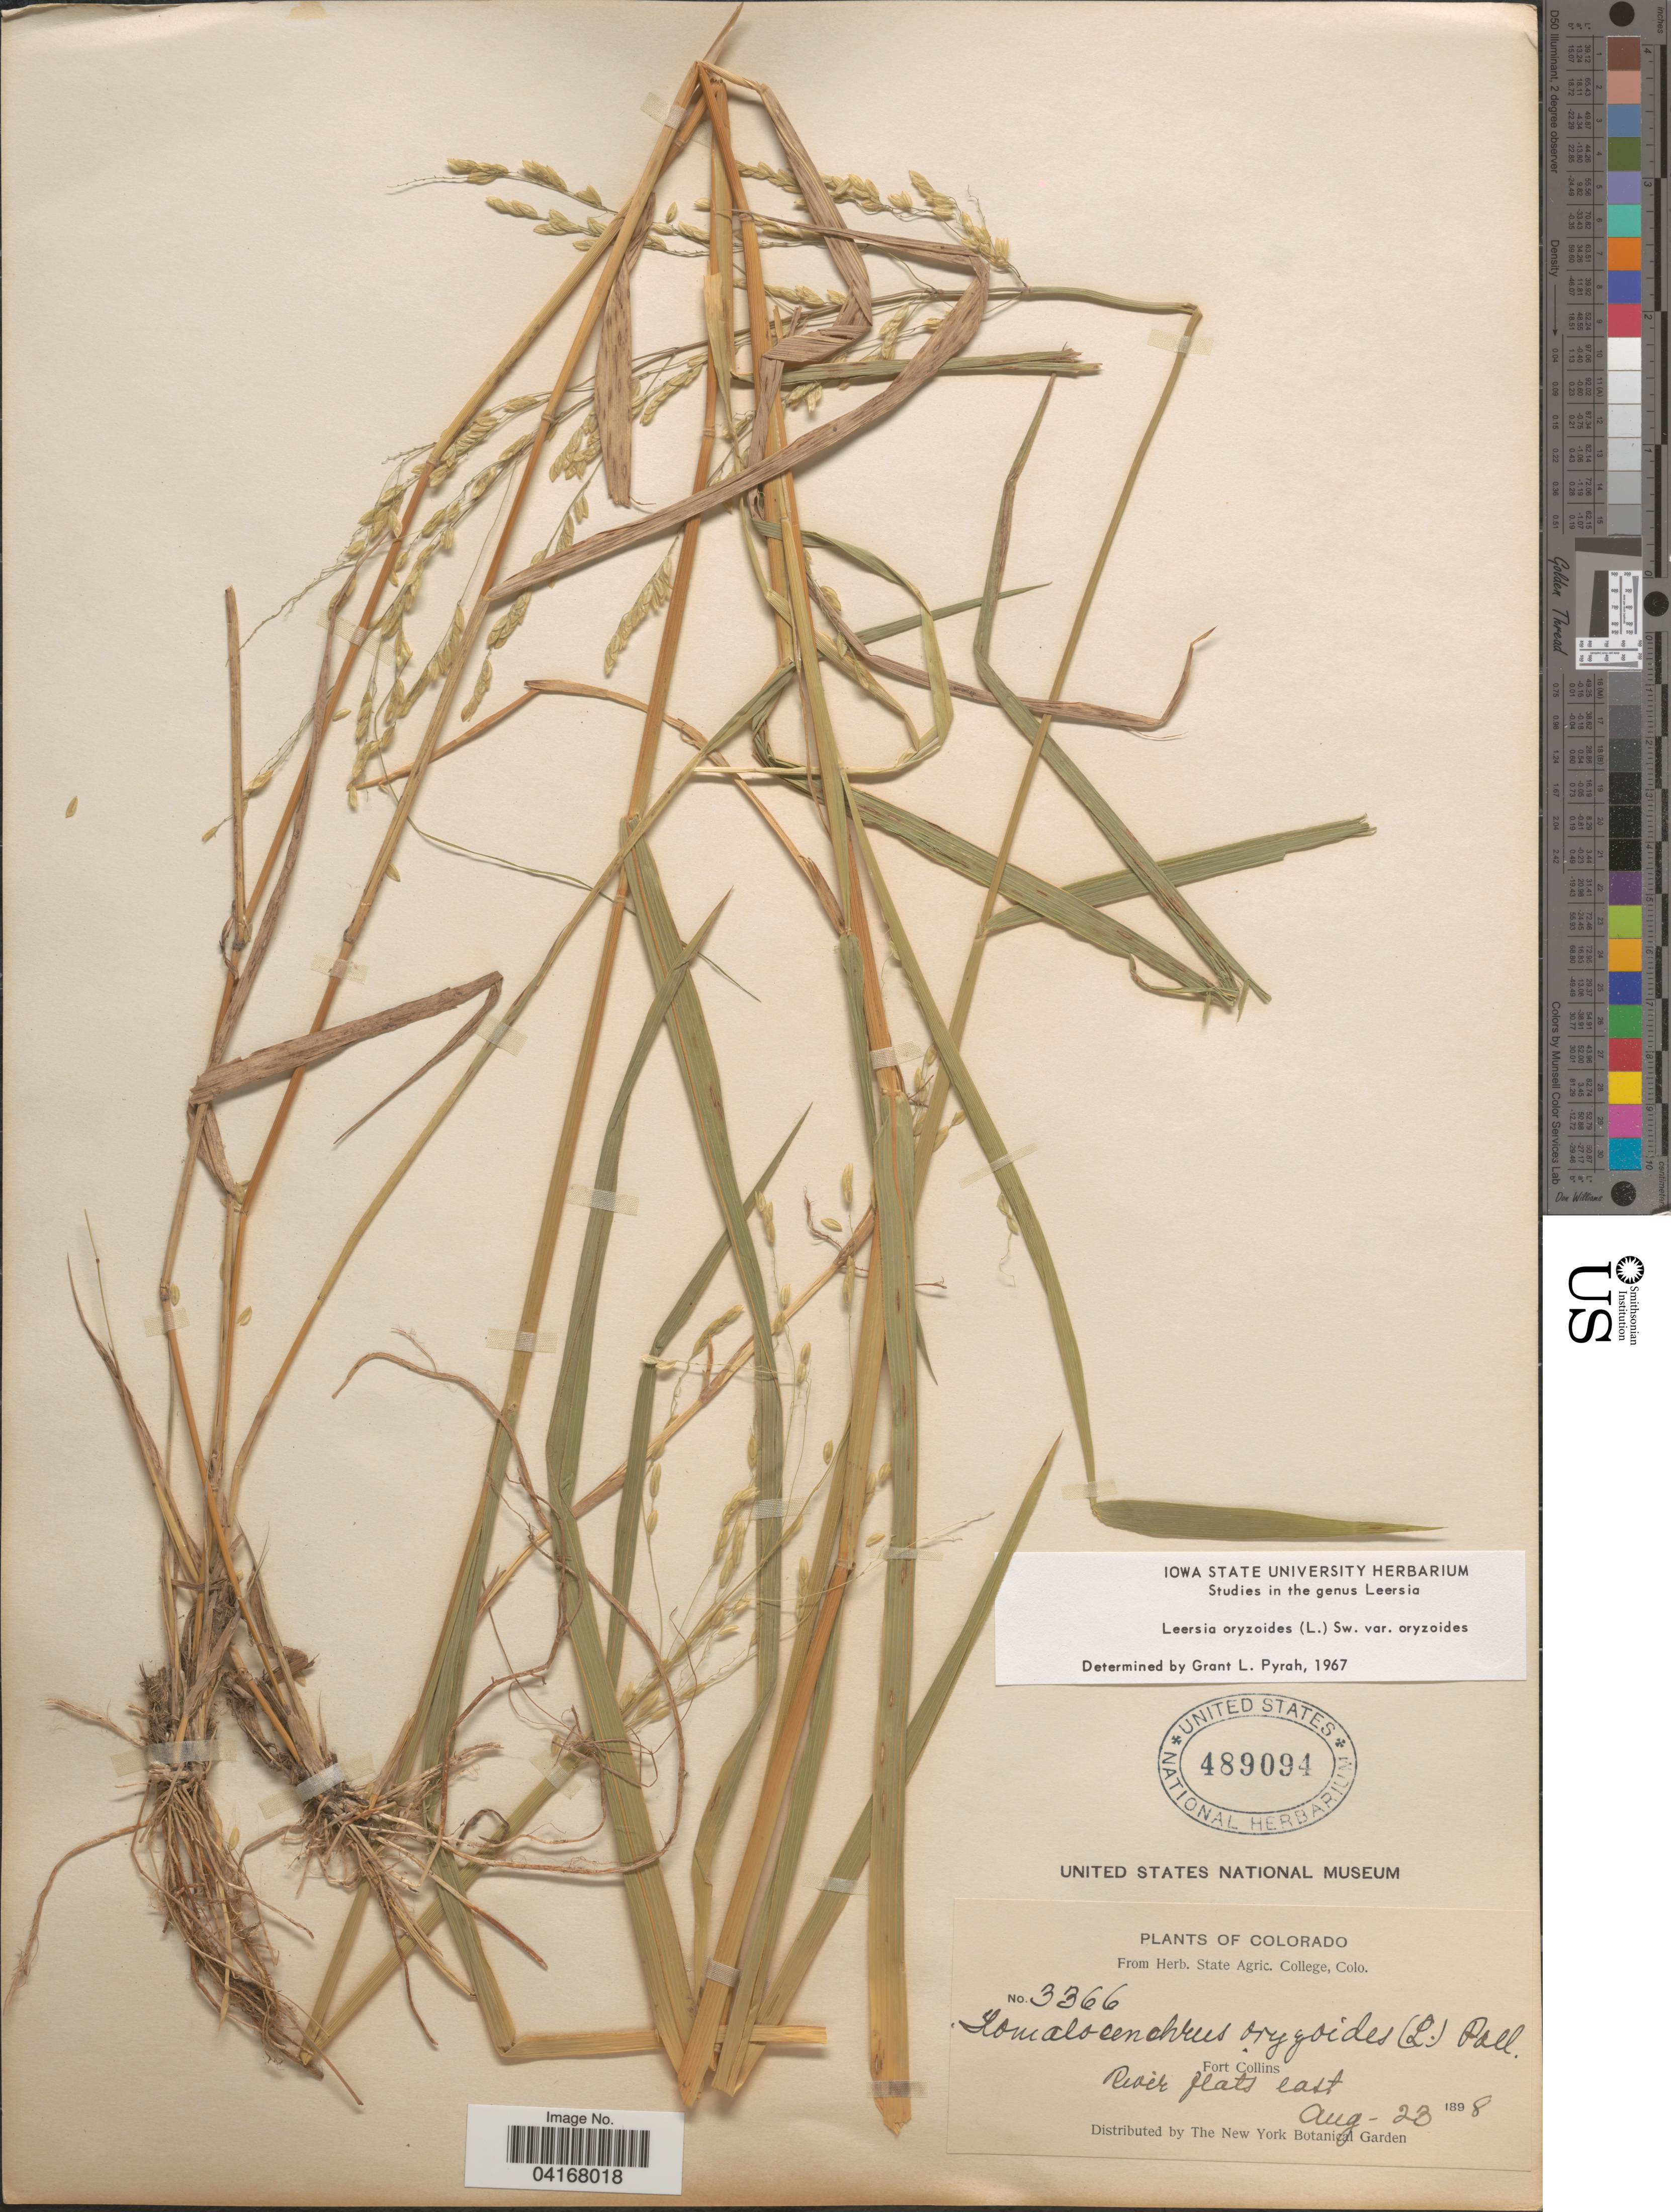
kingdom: Plantae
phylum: Tracheophyta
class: Liliopsida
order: Poales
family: Poaceae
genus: Leersia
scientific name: Leersia oryzoides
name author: (L.) Sw.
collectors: ex herb. State Agric. College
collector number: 3366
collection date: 1898-08-23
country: United States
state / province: Colorado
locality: Fort Collins. River flats east.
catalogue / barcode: US 489094